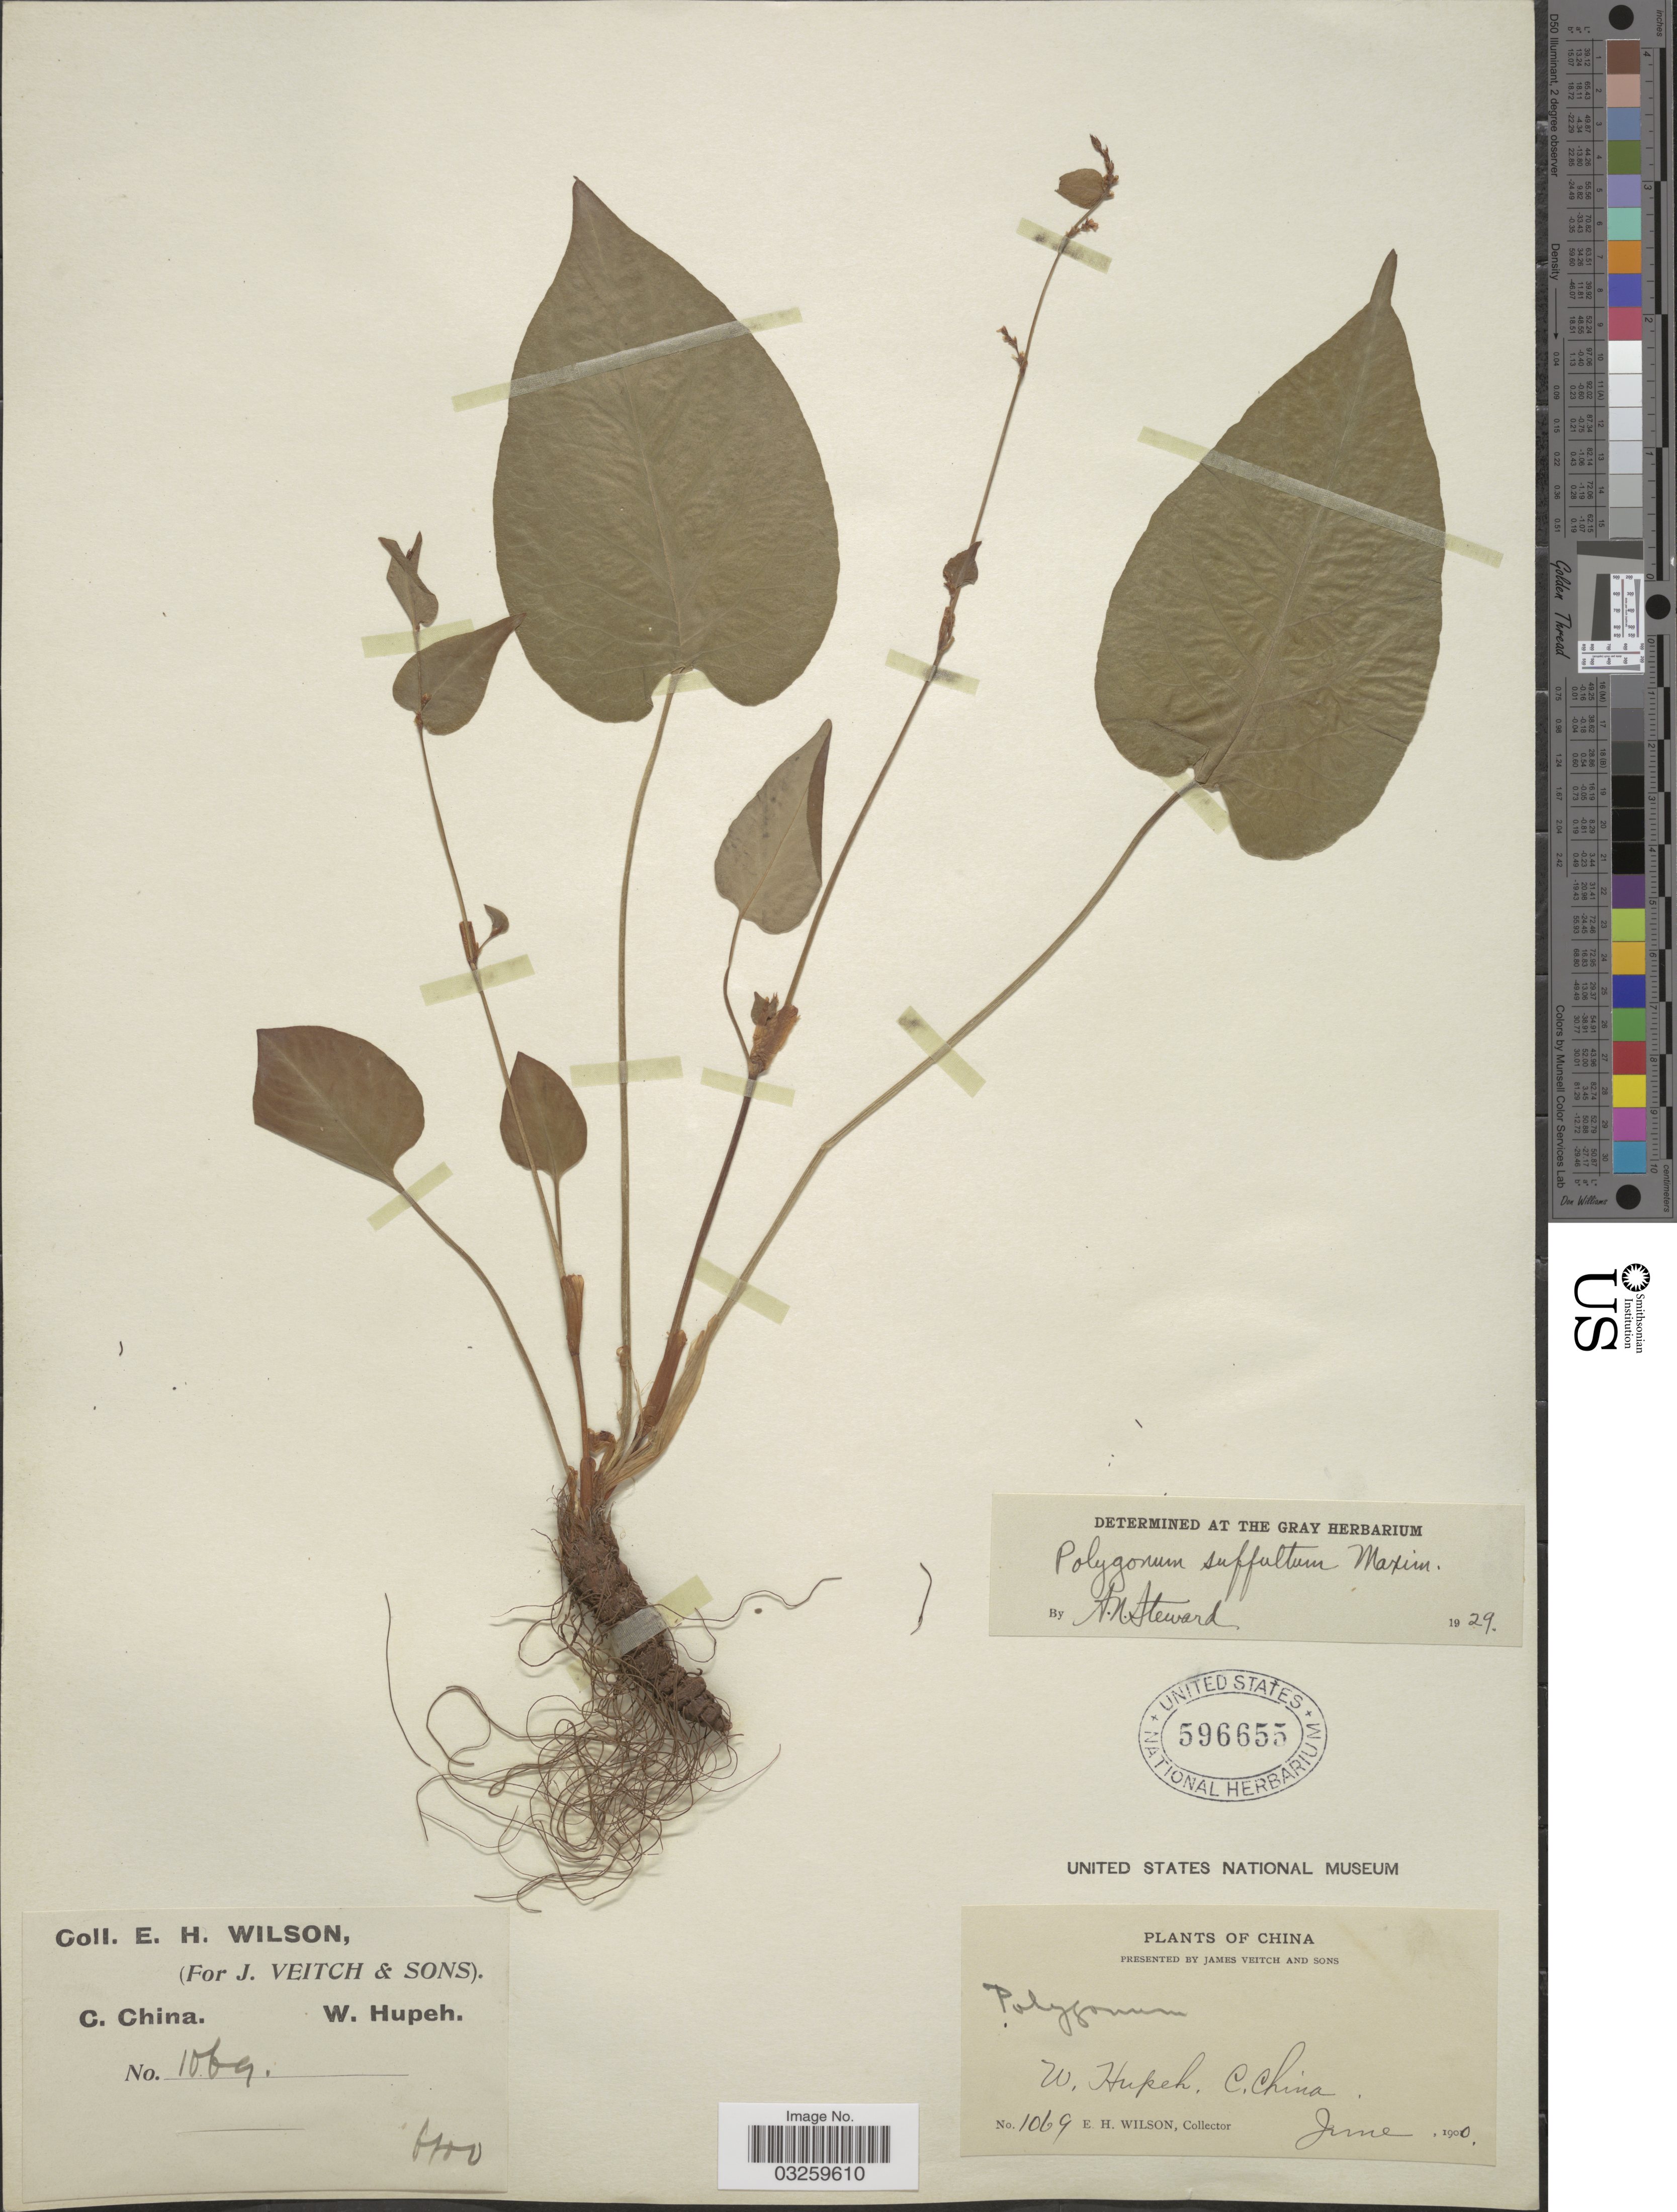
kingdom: Plantae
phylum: Tracheophyta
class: Magnoliopsida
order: Caryophyllales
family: Polygonaceae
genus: Bistorta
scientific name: Bistorta suffulta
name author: (Maxim.) Greene ex H. Gross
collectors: E. Wilson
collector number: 1069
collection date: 1900-06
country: China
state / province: Hubei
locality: C. China, W. Hupeh.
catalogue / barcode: US 596655